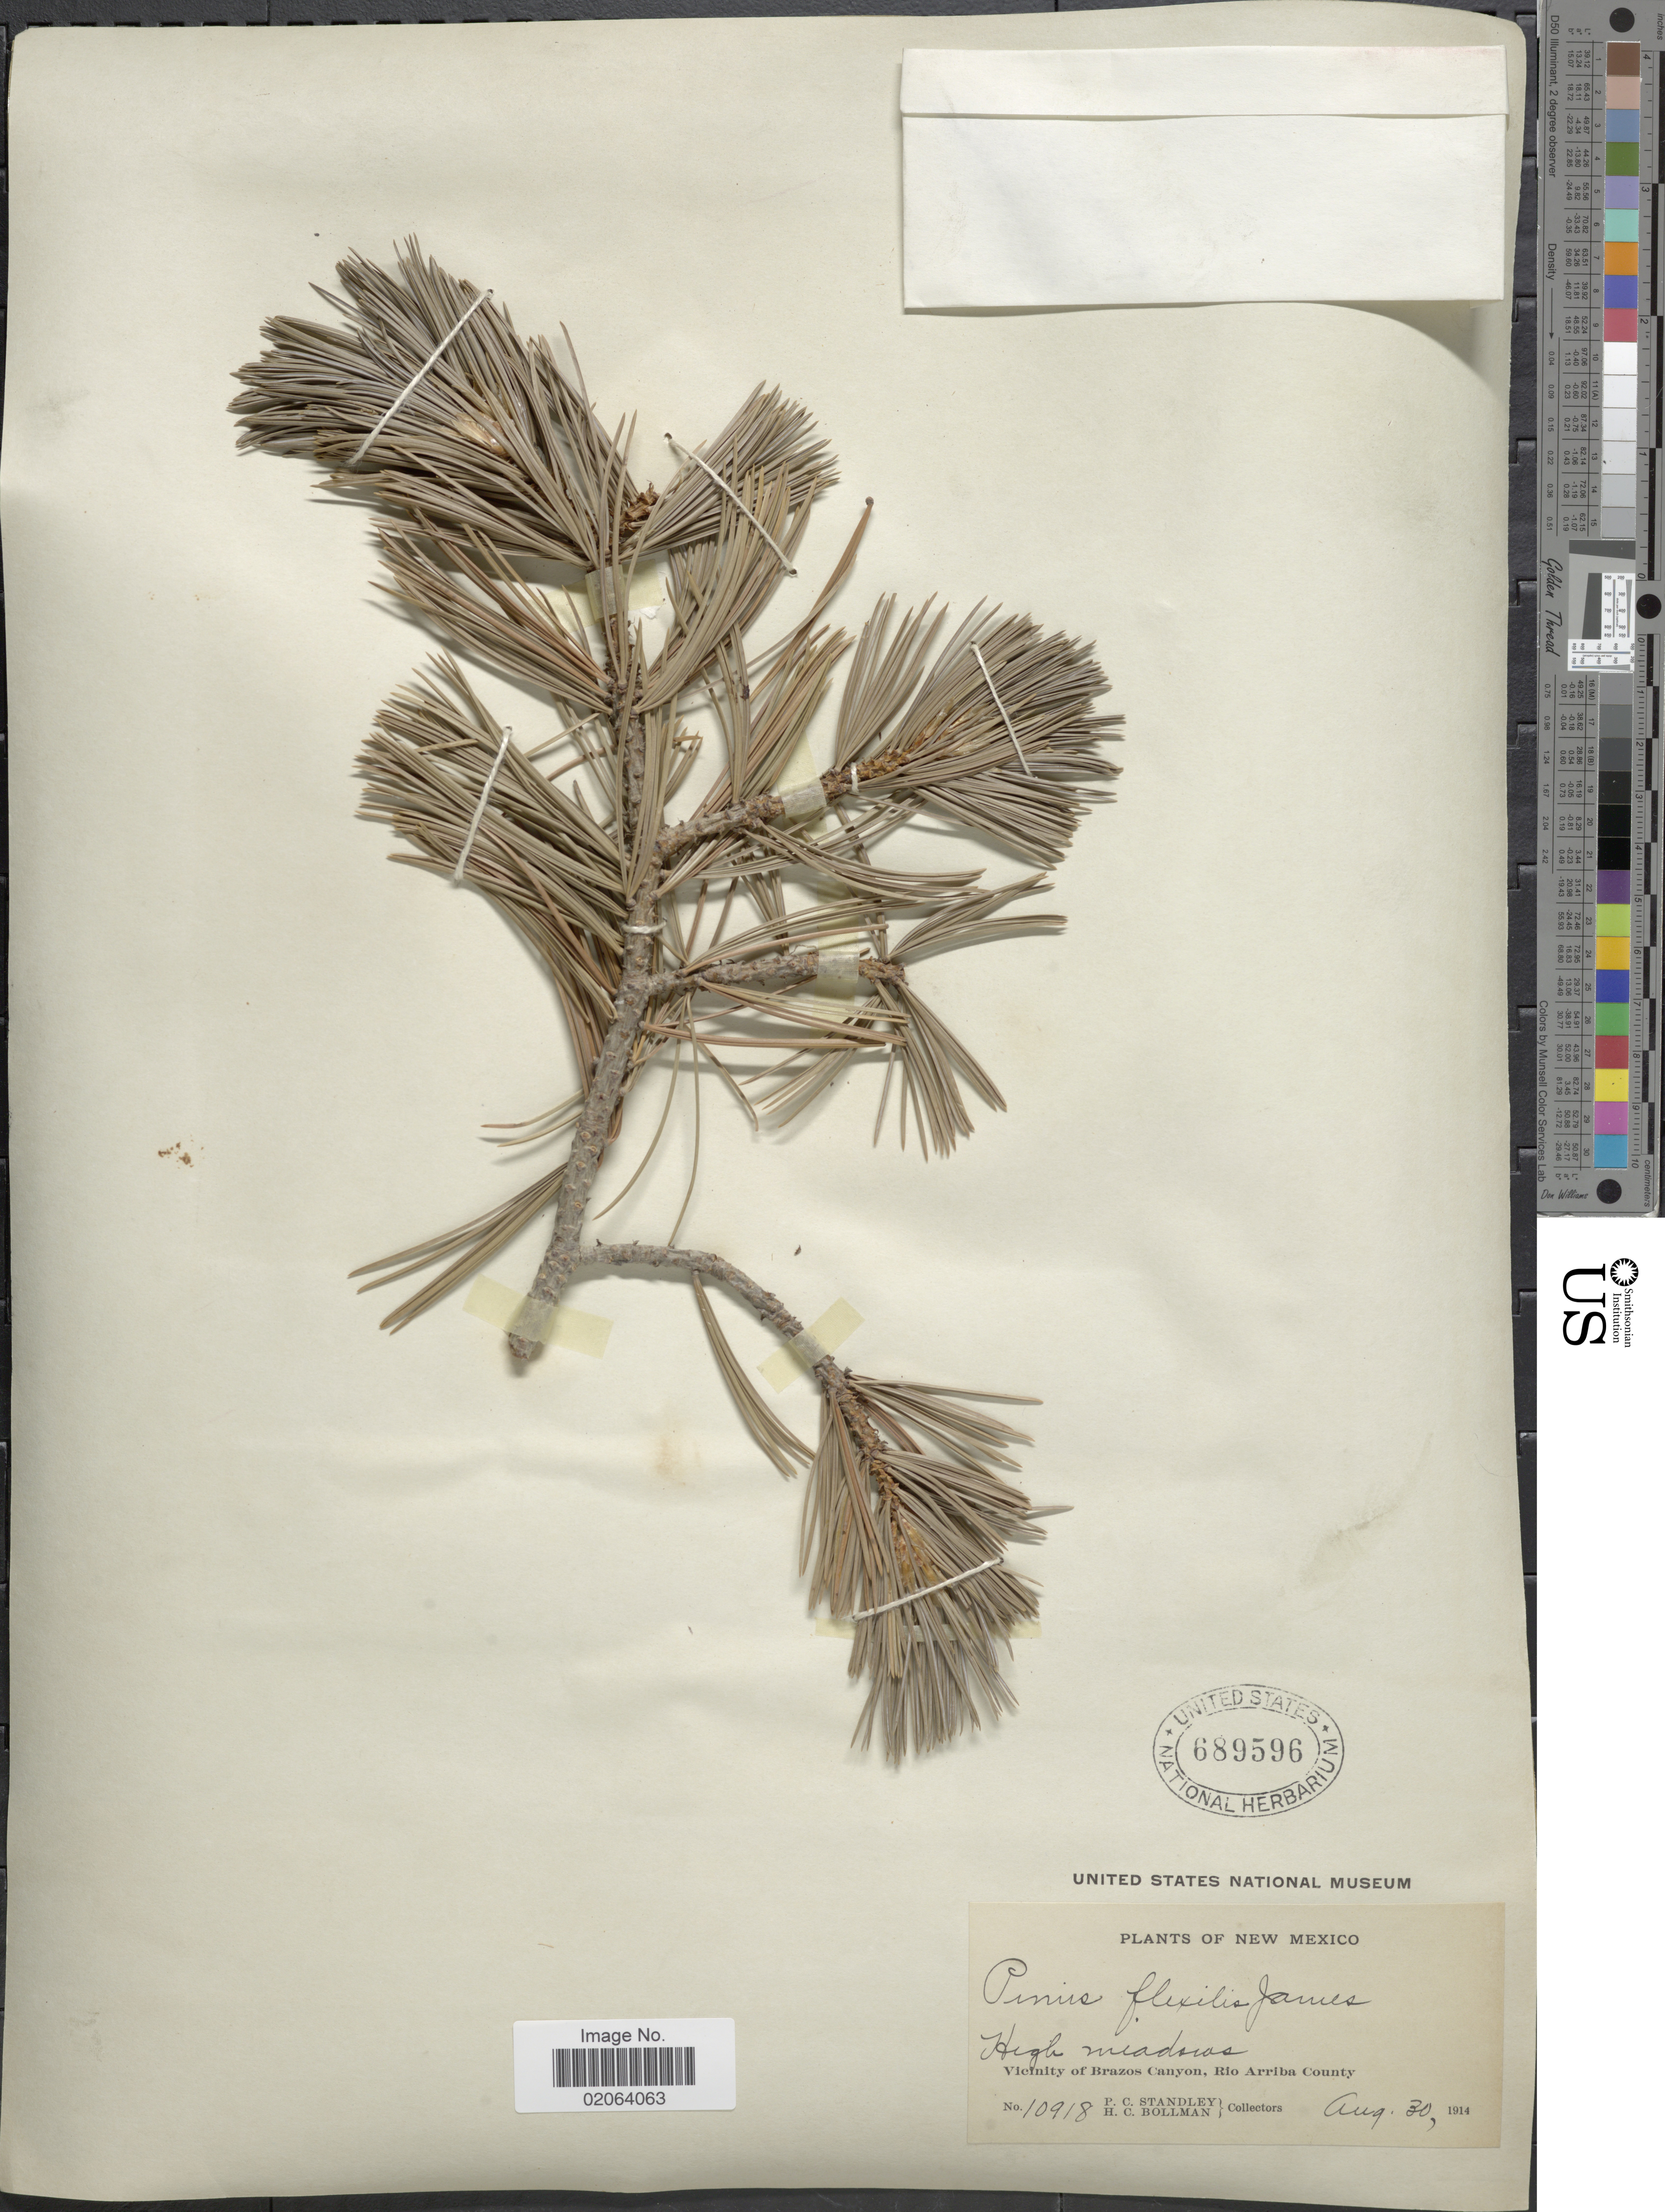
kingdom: Plantae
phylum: Tracheophyta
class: Pinopsida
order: Pinales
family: Pinaceae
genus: Pinus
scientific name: Pinus flexilis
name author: E. James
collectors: P. C. Standley & H. C. Bollman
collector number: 10918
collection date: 1914-08-30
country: United States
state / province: New Mexico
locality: Vicinity of Brazos Canyon, Rio Arriba County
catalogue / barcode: US 689596